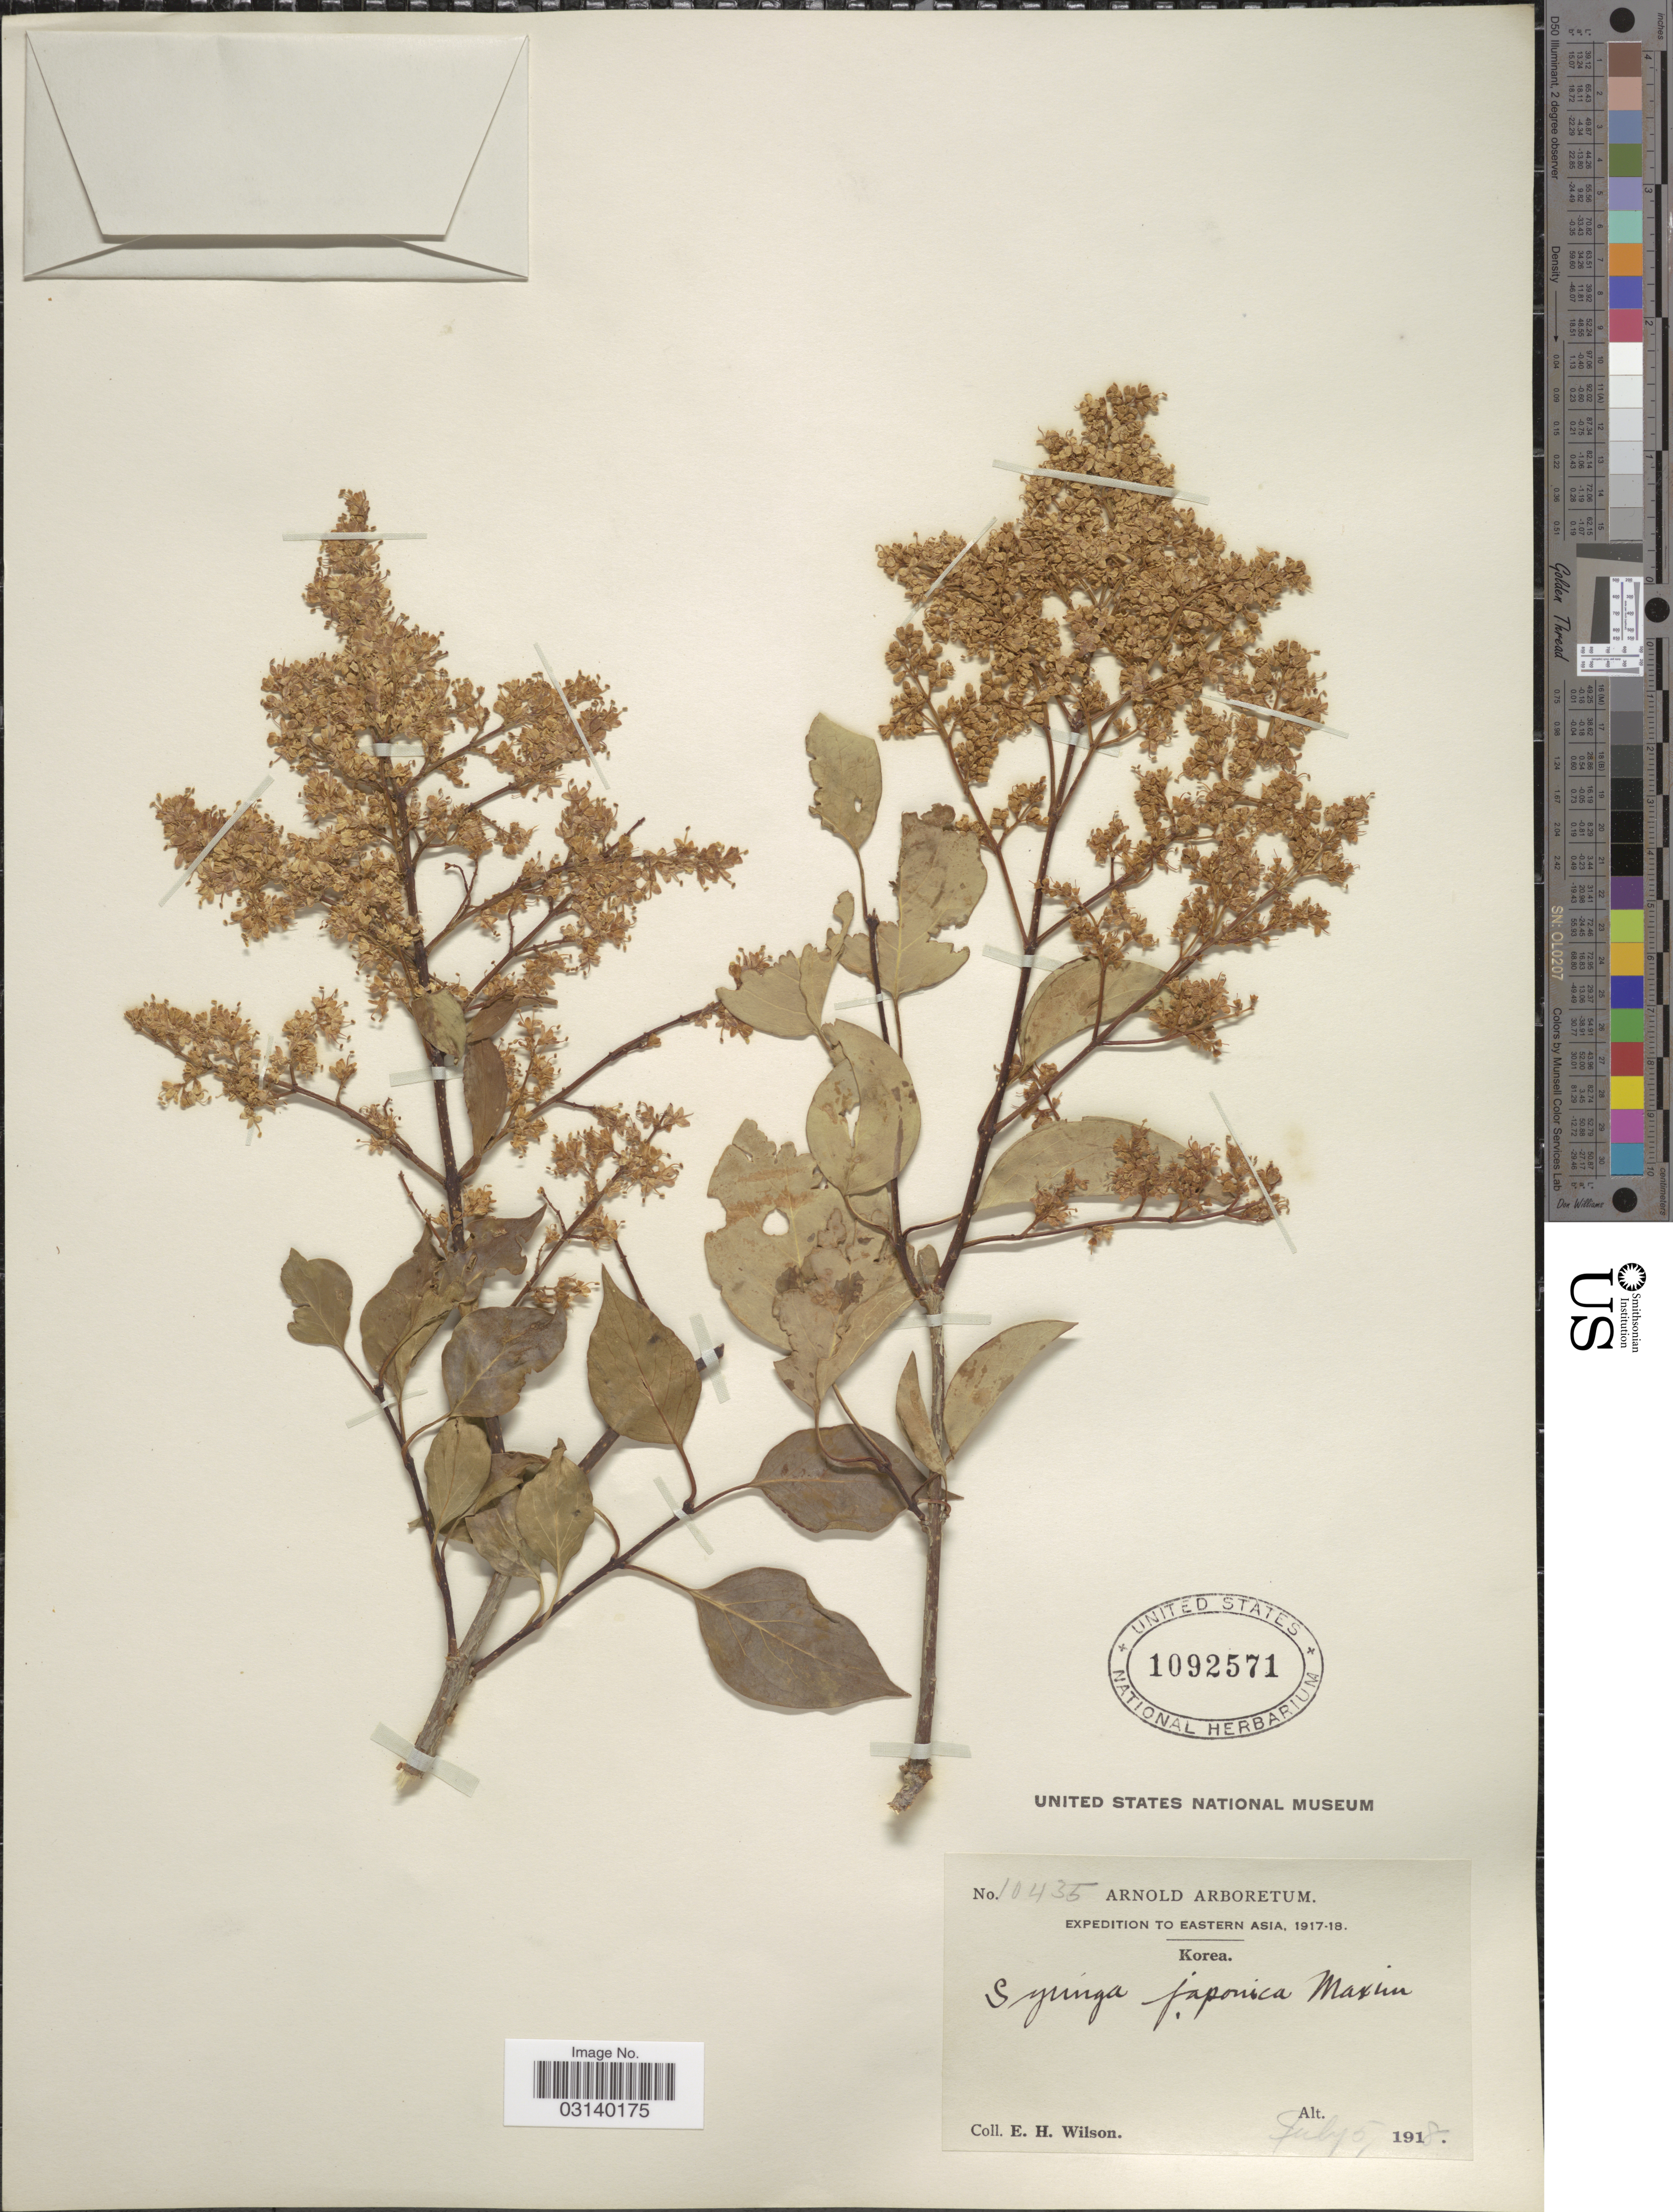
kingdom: Plantae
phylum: Tracheophyta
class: Magnoliopsida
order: Lamiales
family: Oleaceae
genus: Syringa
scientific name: Syringa japonica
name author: (Maxim.) Decne.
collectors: E. Wilson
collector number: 10435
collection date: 1918-07-05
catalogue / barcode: US 1092571